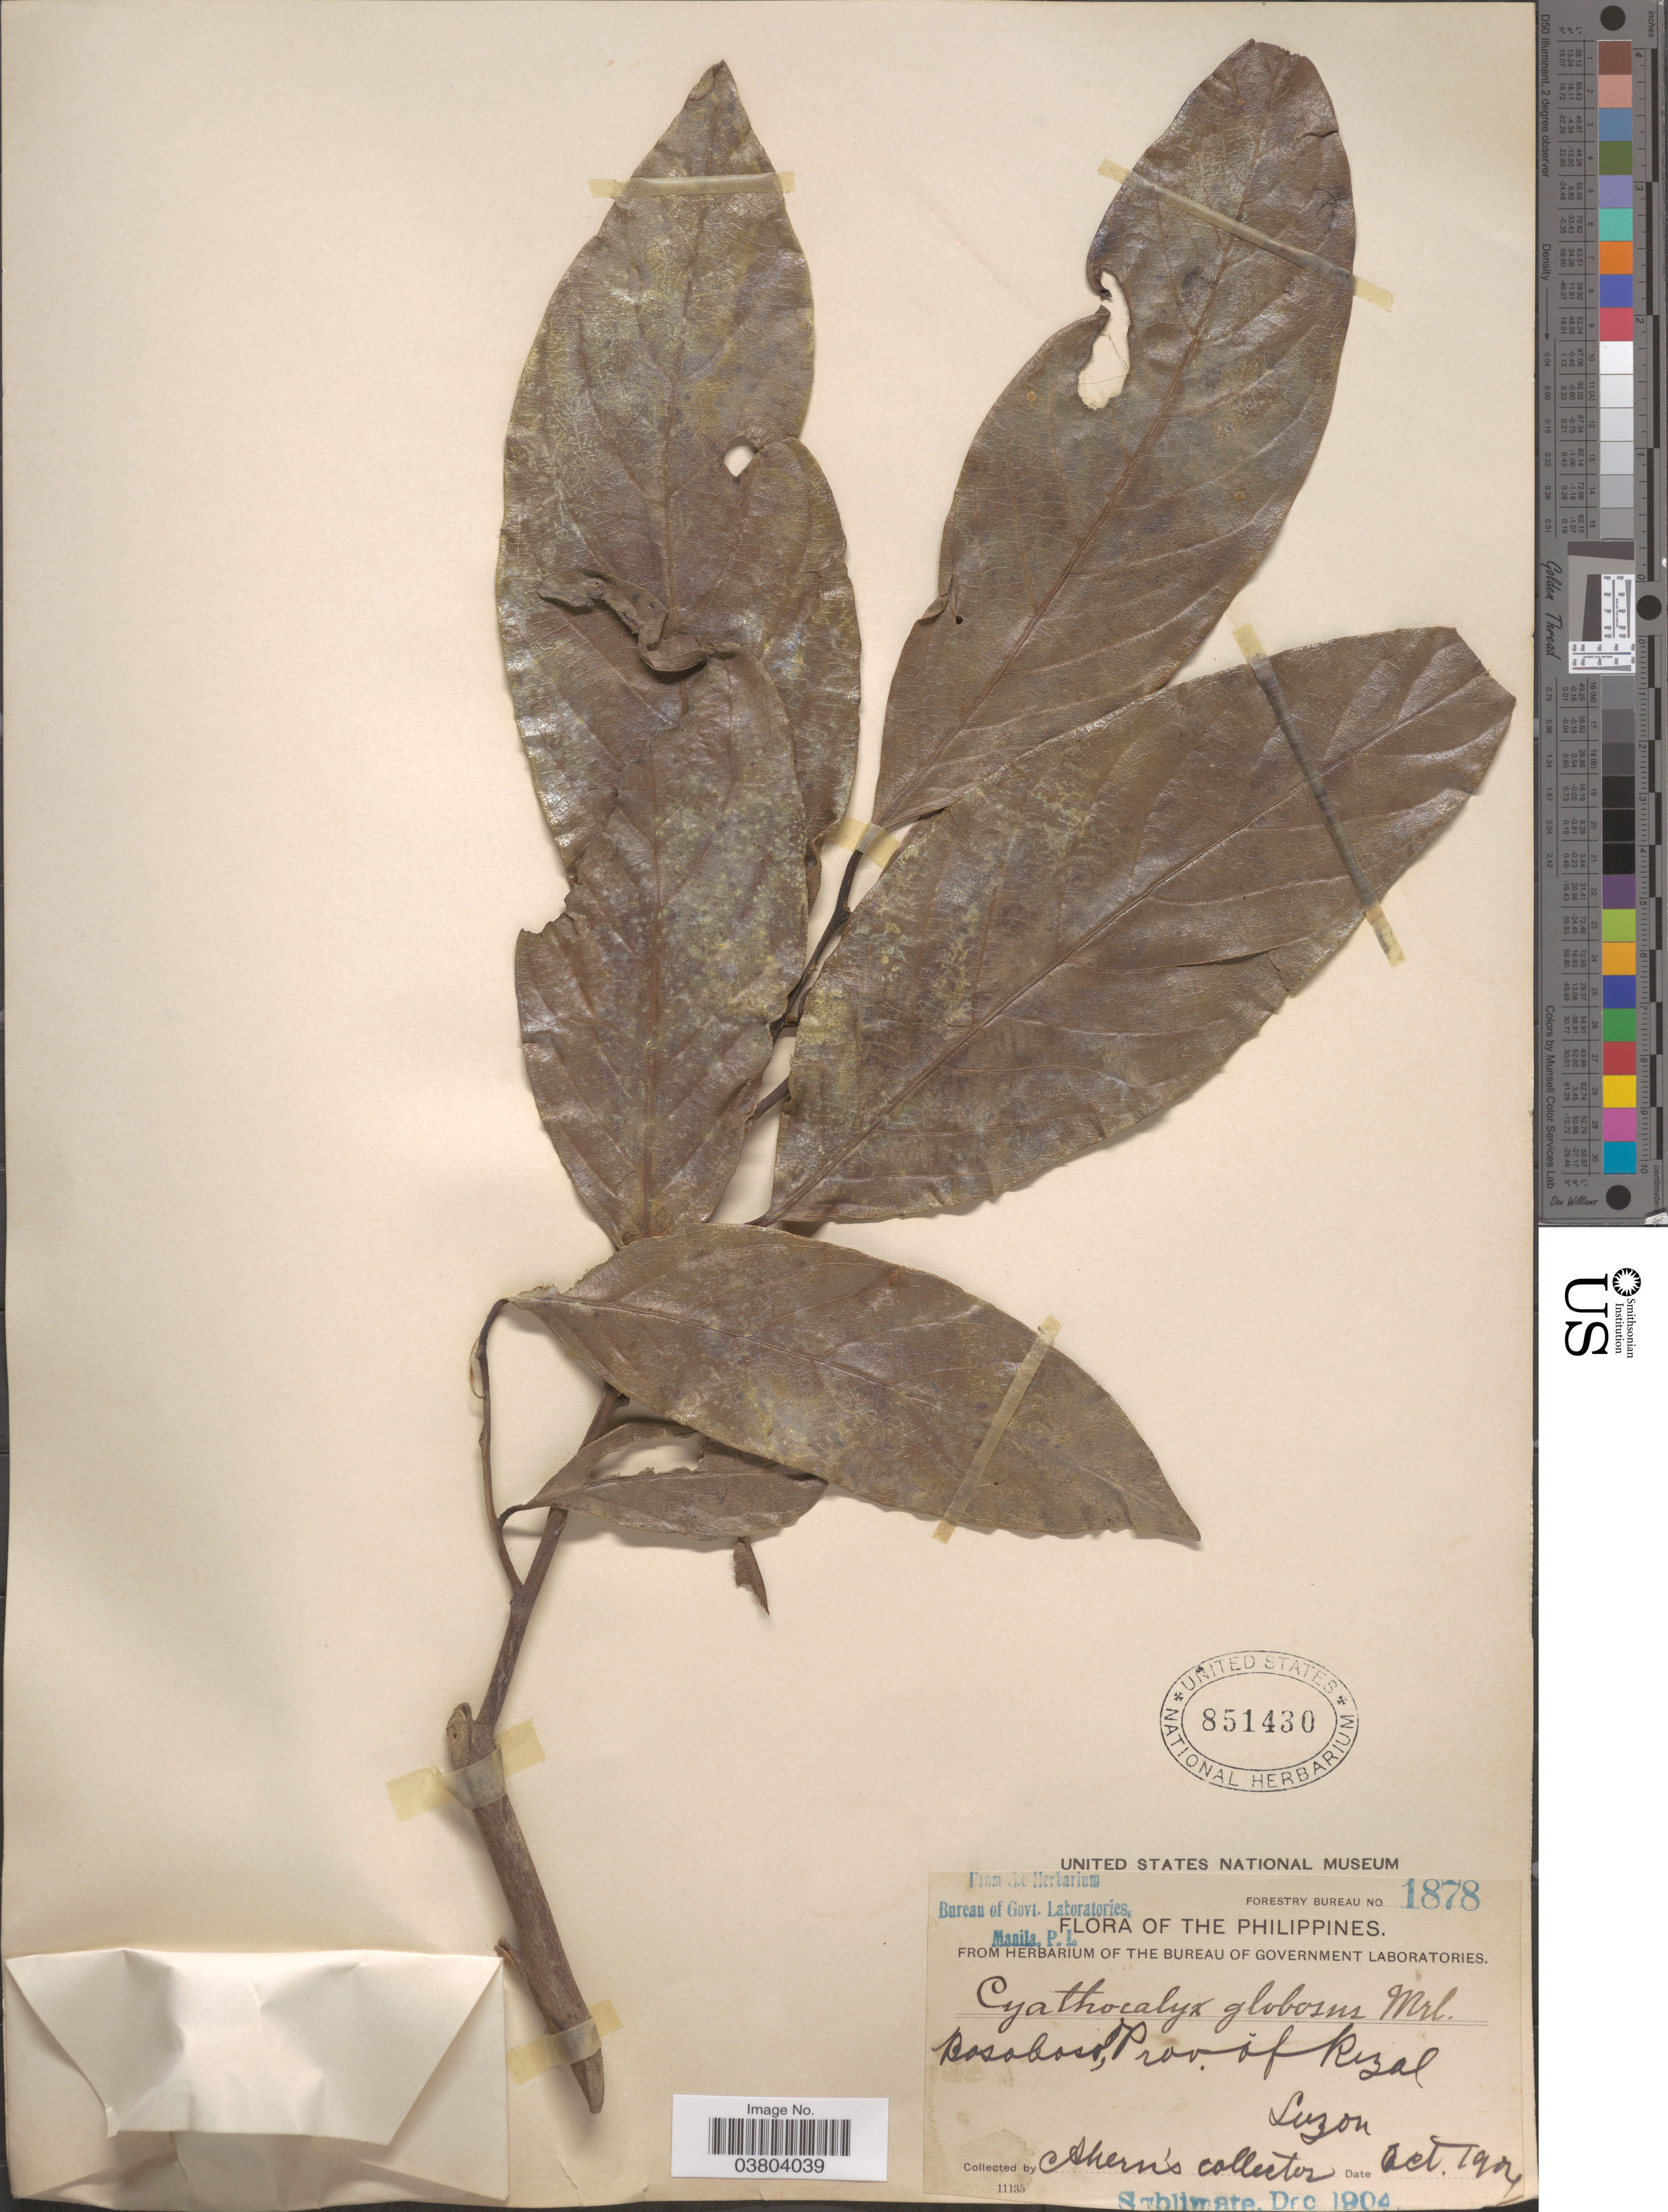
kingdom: Plantae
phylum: Tracheophyta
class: Magnoliopsida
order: Magnoliales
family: Annonaceae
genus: Cyathocalyx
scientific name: Cyathocalyx globosus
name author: Merr.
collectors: Ahern's collector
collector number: Forestry Bureau 1878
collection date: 1904-10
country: Philippines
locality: Bosoboso, Prov. of Rizal.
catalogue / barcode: US 851430